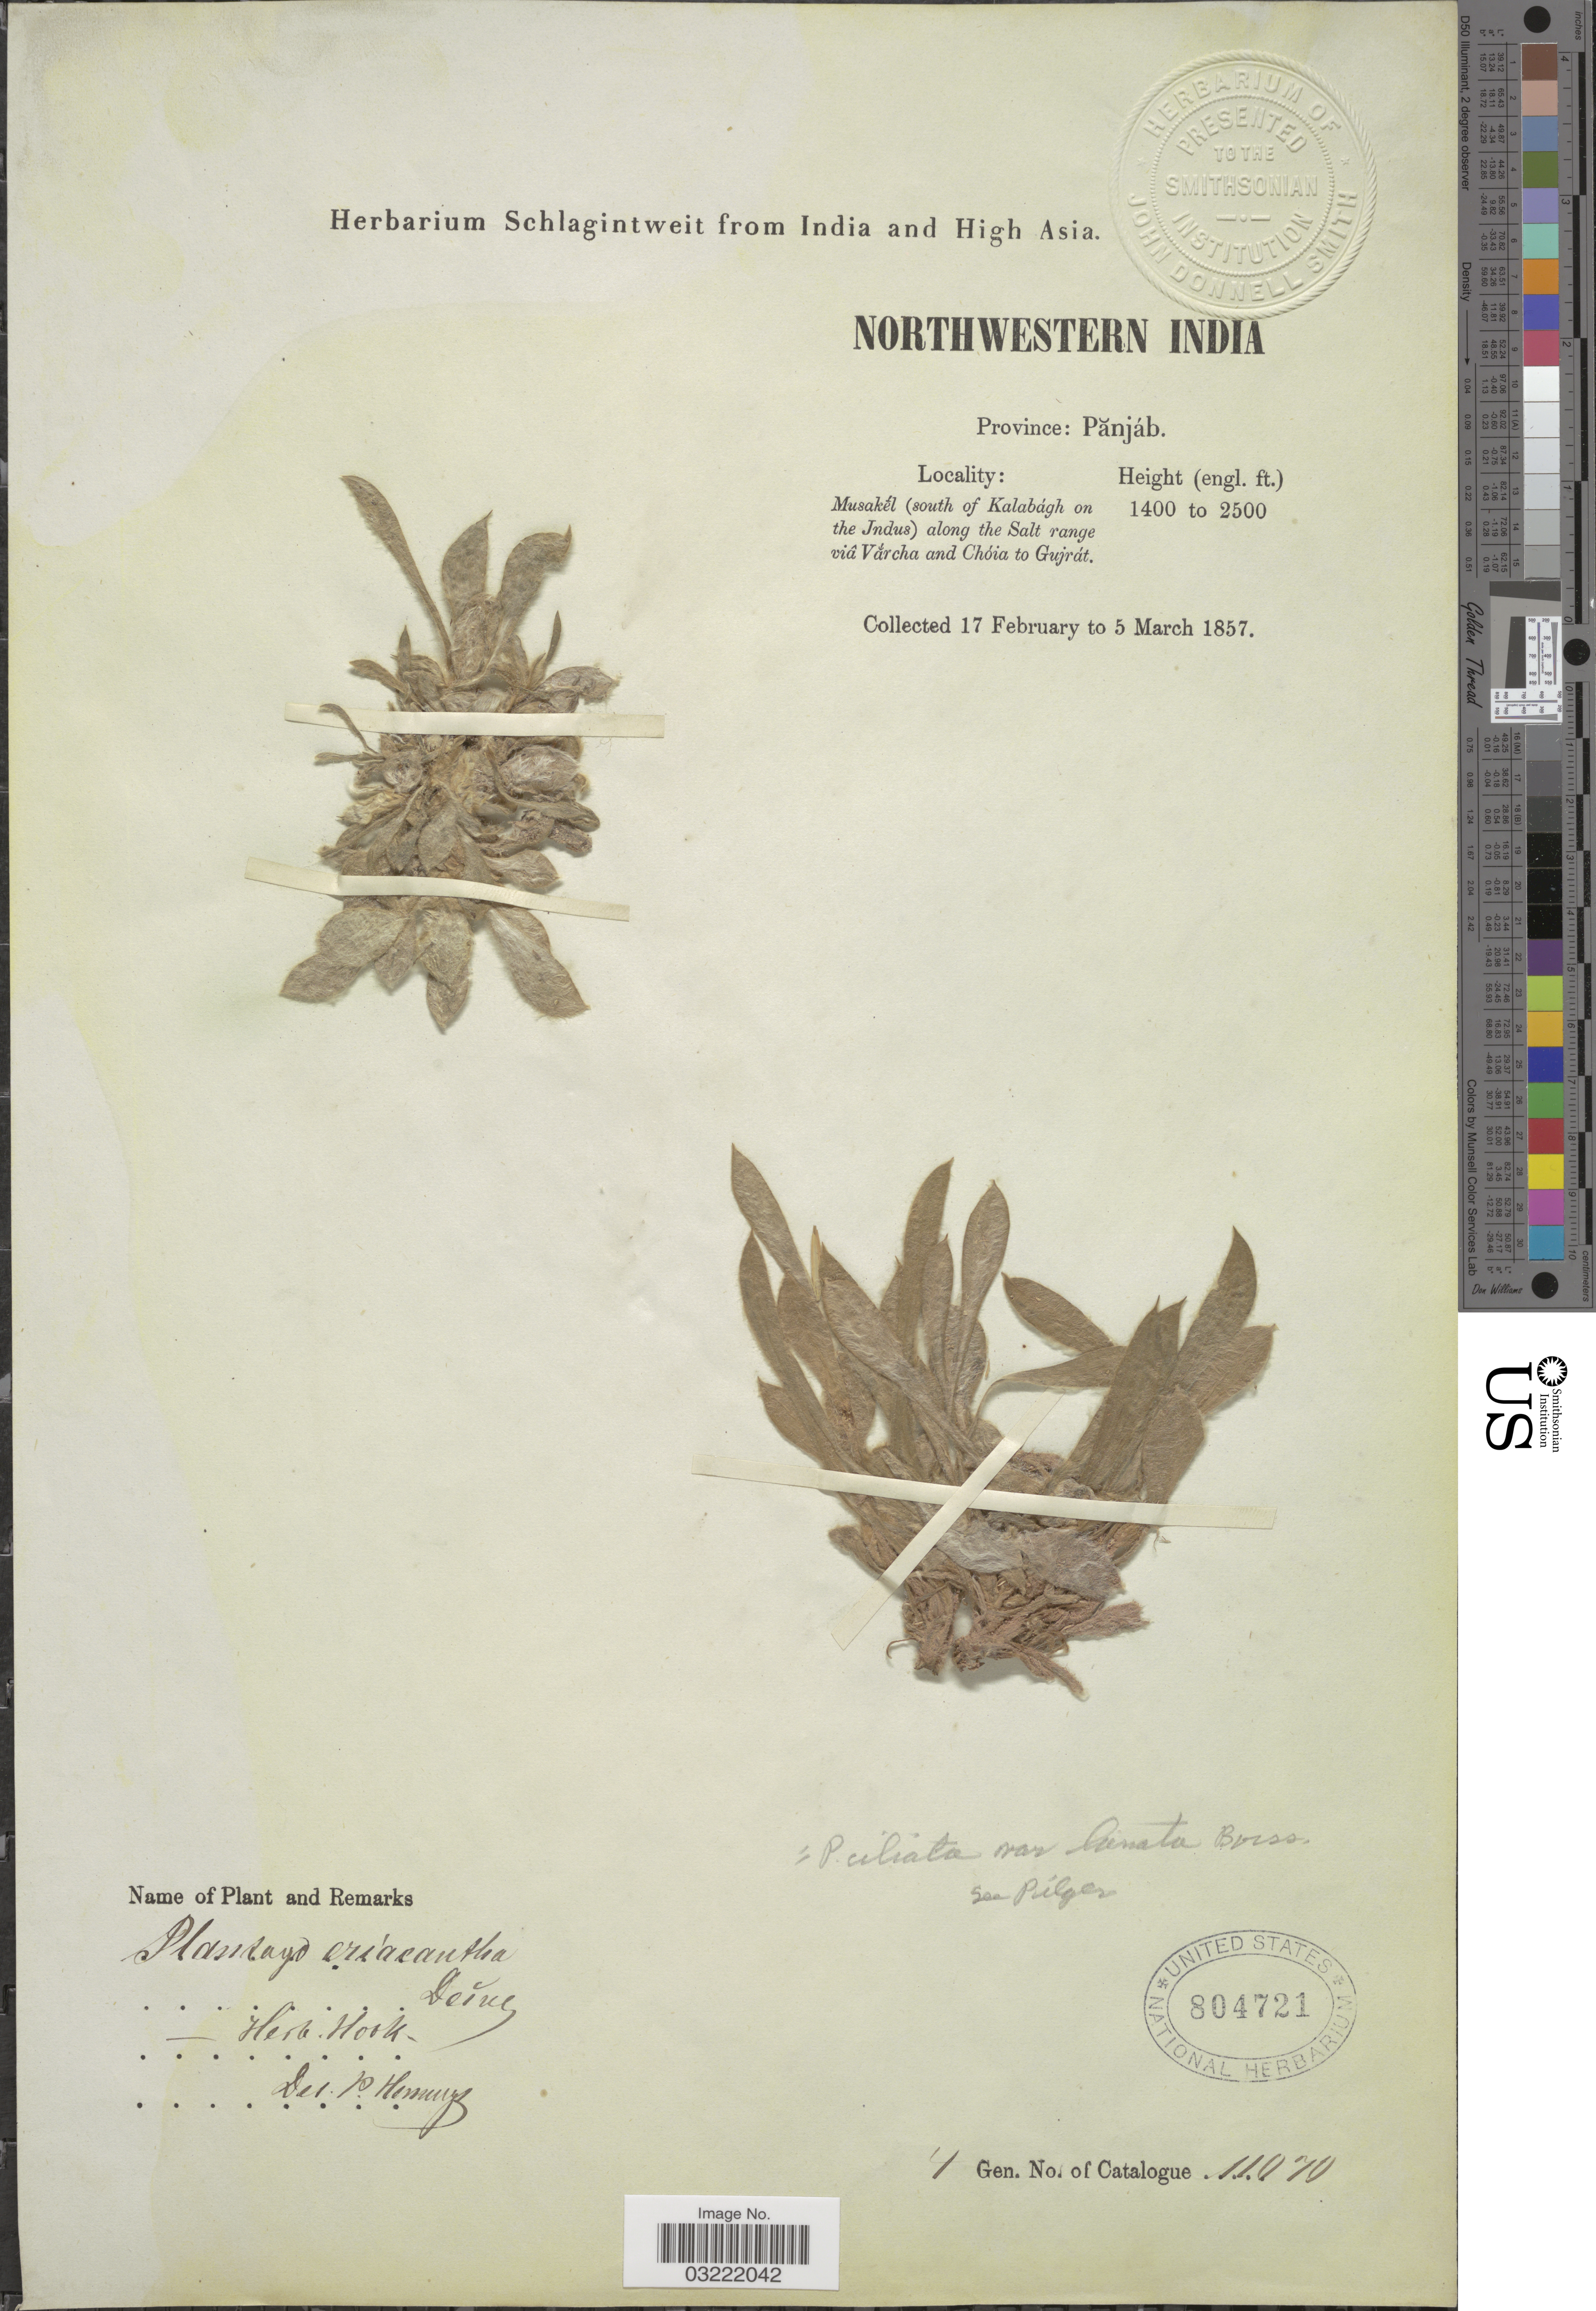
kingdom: Plantae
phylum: Tracheophyta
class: Magnoliopsida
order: Lamiales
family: Plantaginaceae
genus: Plantago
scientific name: Plantago ciliata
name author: Desf.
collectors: ex herb. Schlagintweit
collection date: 1857-02-17/1857-03-05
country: India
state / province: Punjab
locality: Northwestern India. Musakél (south of Kalabágh on the Indus) along the Salt range viâ Várcha and Chóia to Gujrát.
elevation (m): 427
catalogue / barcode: US 804721